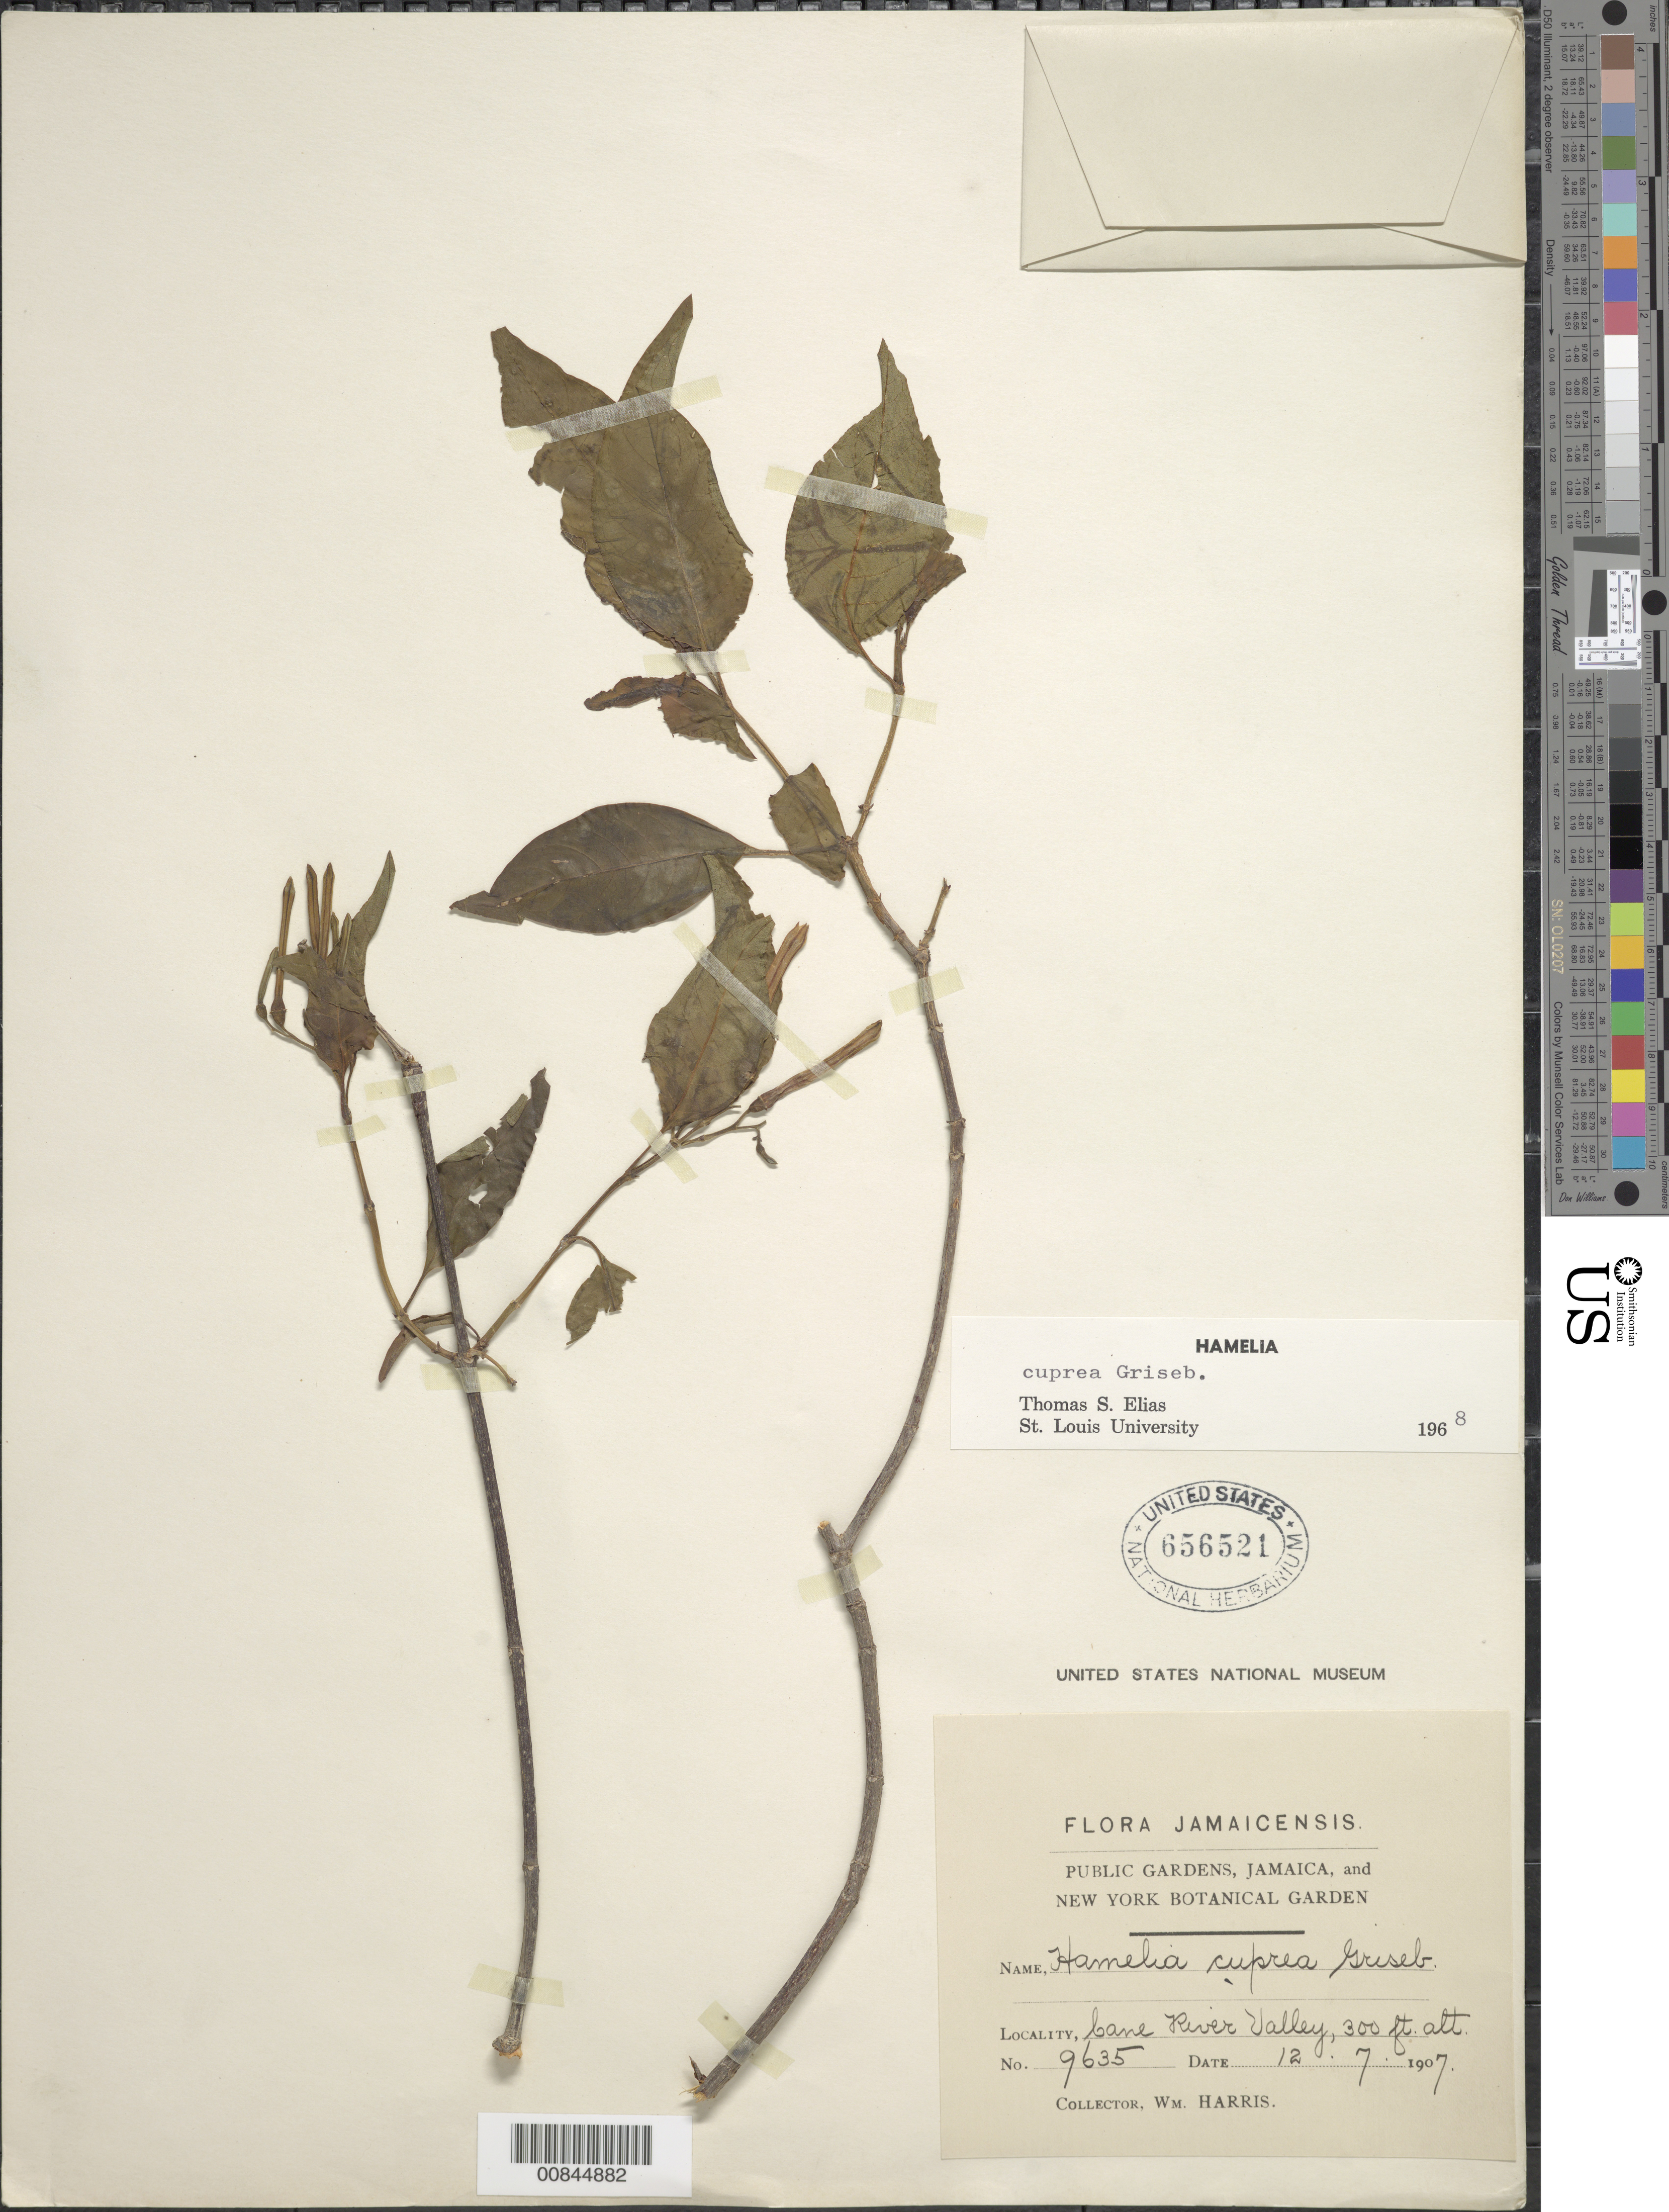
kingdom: Plantae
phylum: Tracheophyta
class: Magnoliopsida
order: Gentianales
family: Rubiaceae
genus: Hamelia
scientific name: Hamelia cuprea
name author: Griseb.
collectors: W. H. Harris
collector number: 9635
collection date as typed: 12 Jul 1907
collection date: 1907-07-12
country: Jamaica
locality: Cane River Valley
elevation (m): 91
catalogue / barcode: US 656521